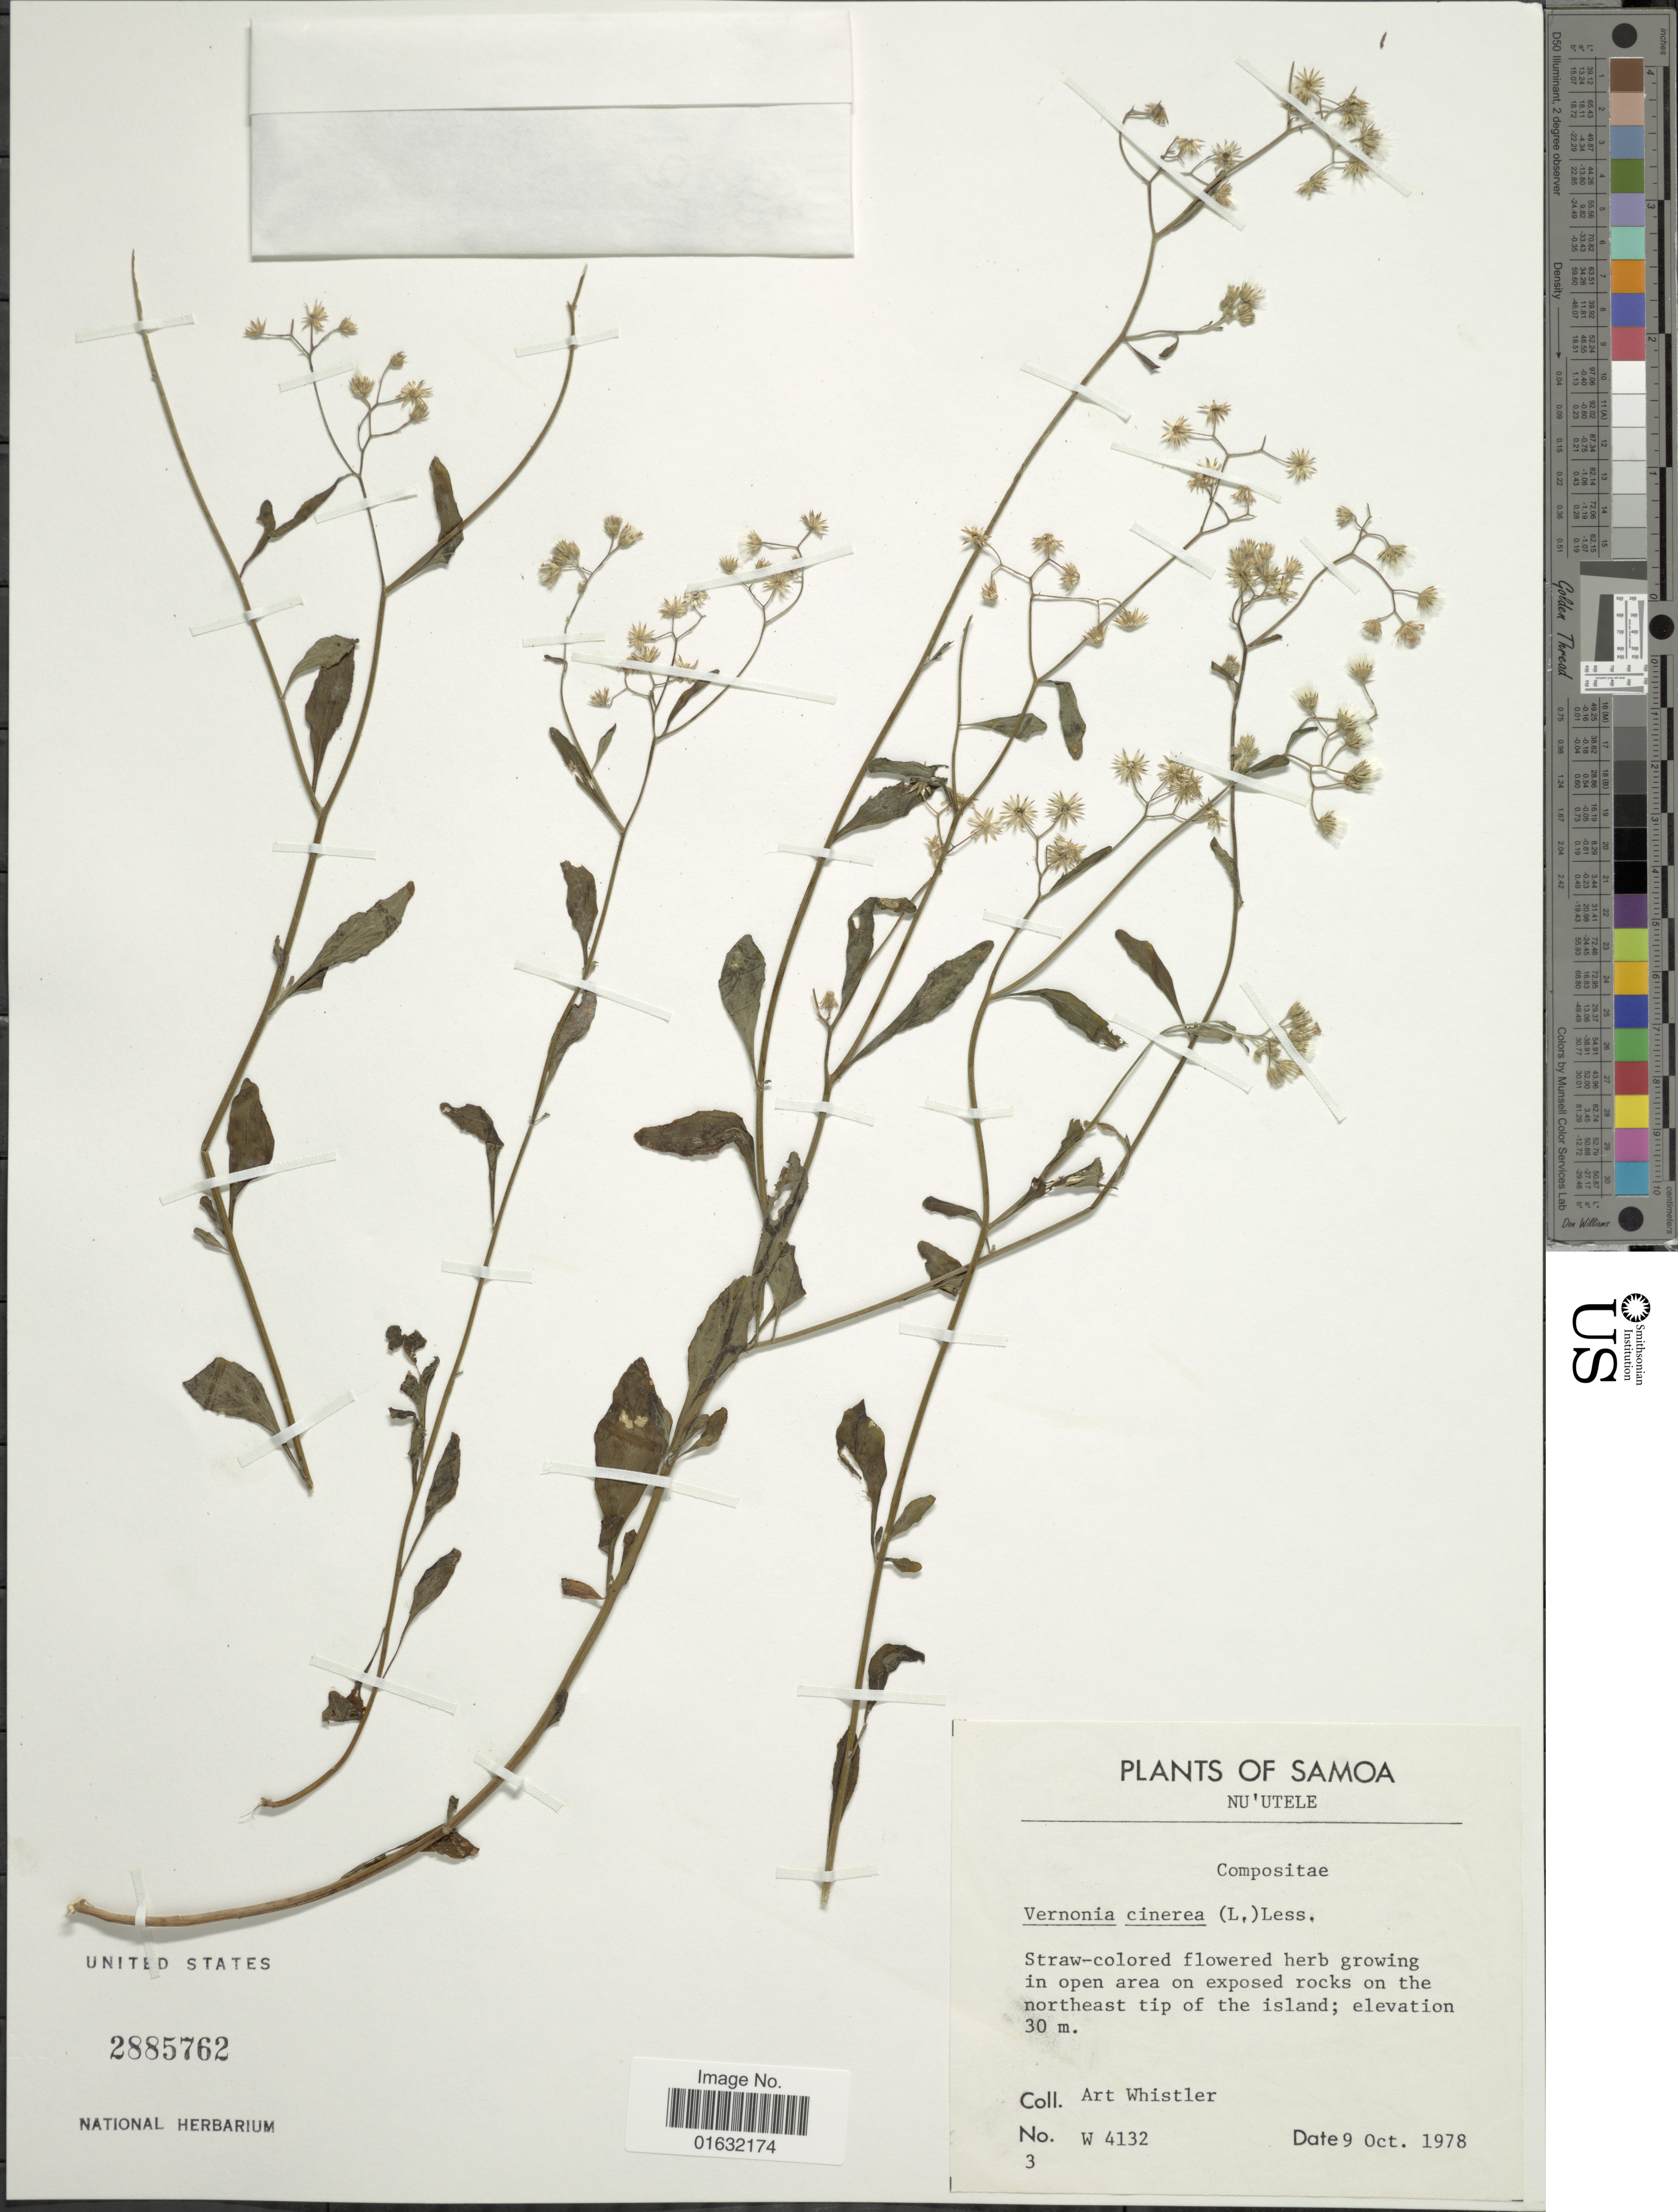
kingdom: Plantae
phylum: Tracheophyta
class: Magnoliopsida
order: Asterales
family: Asteraceae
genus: Cyanthillium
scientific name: Cyanthillium cinereum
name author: (L.) H. Rob.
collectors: A. Whistler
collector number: W 4132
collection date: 1978-10-09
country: Samoa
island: Nu'utele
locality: in open area on exposed rocks on the northeast tip of the island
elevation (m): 30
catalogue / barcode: US 2885762